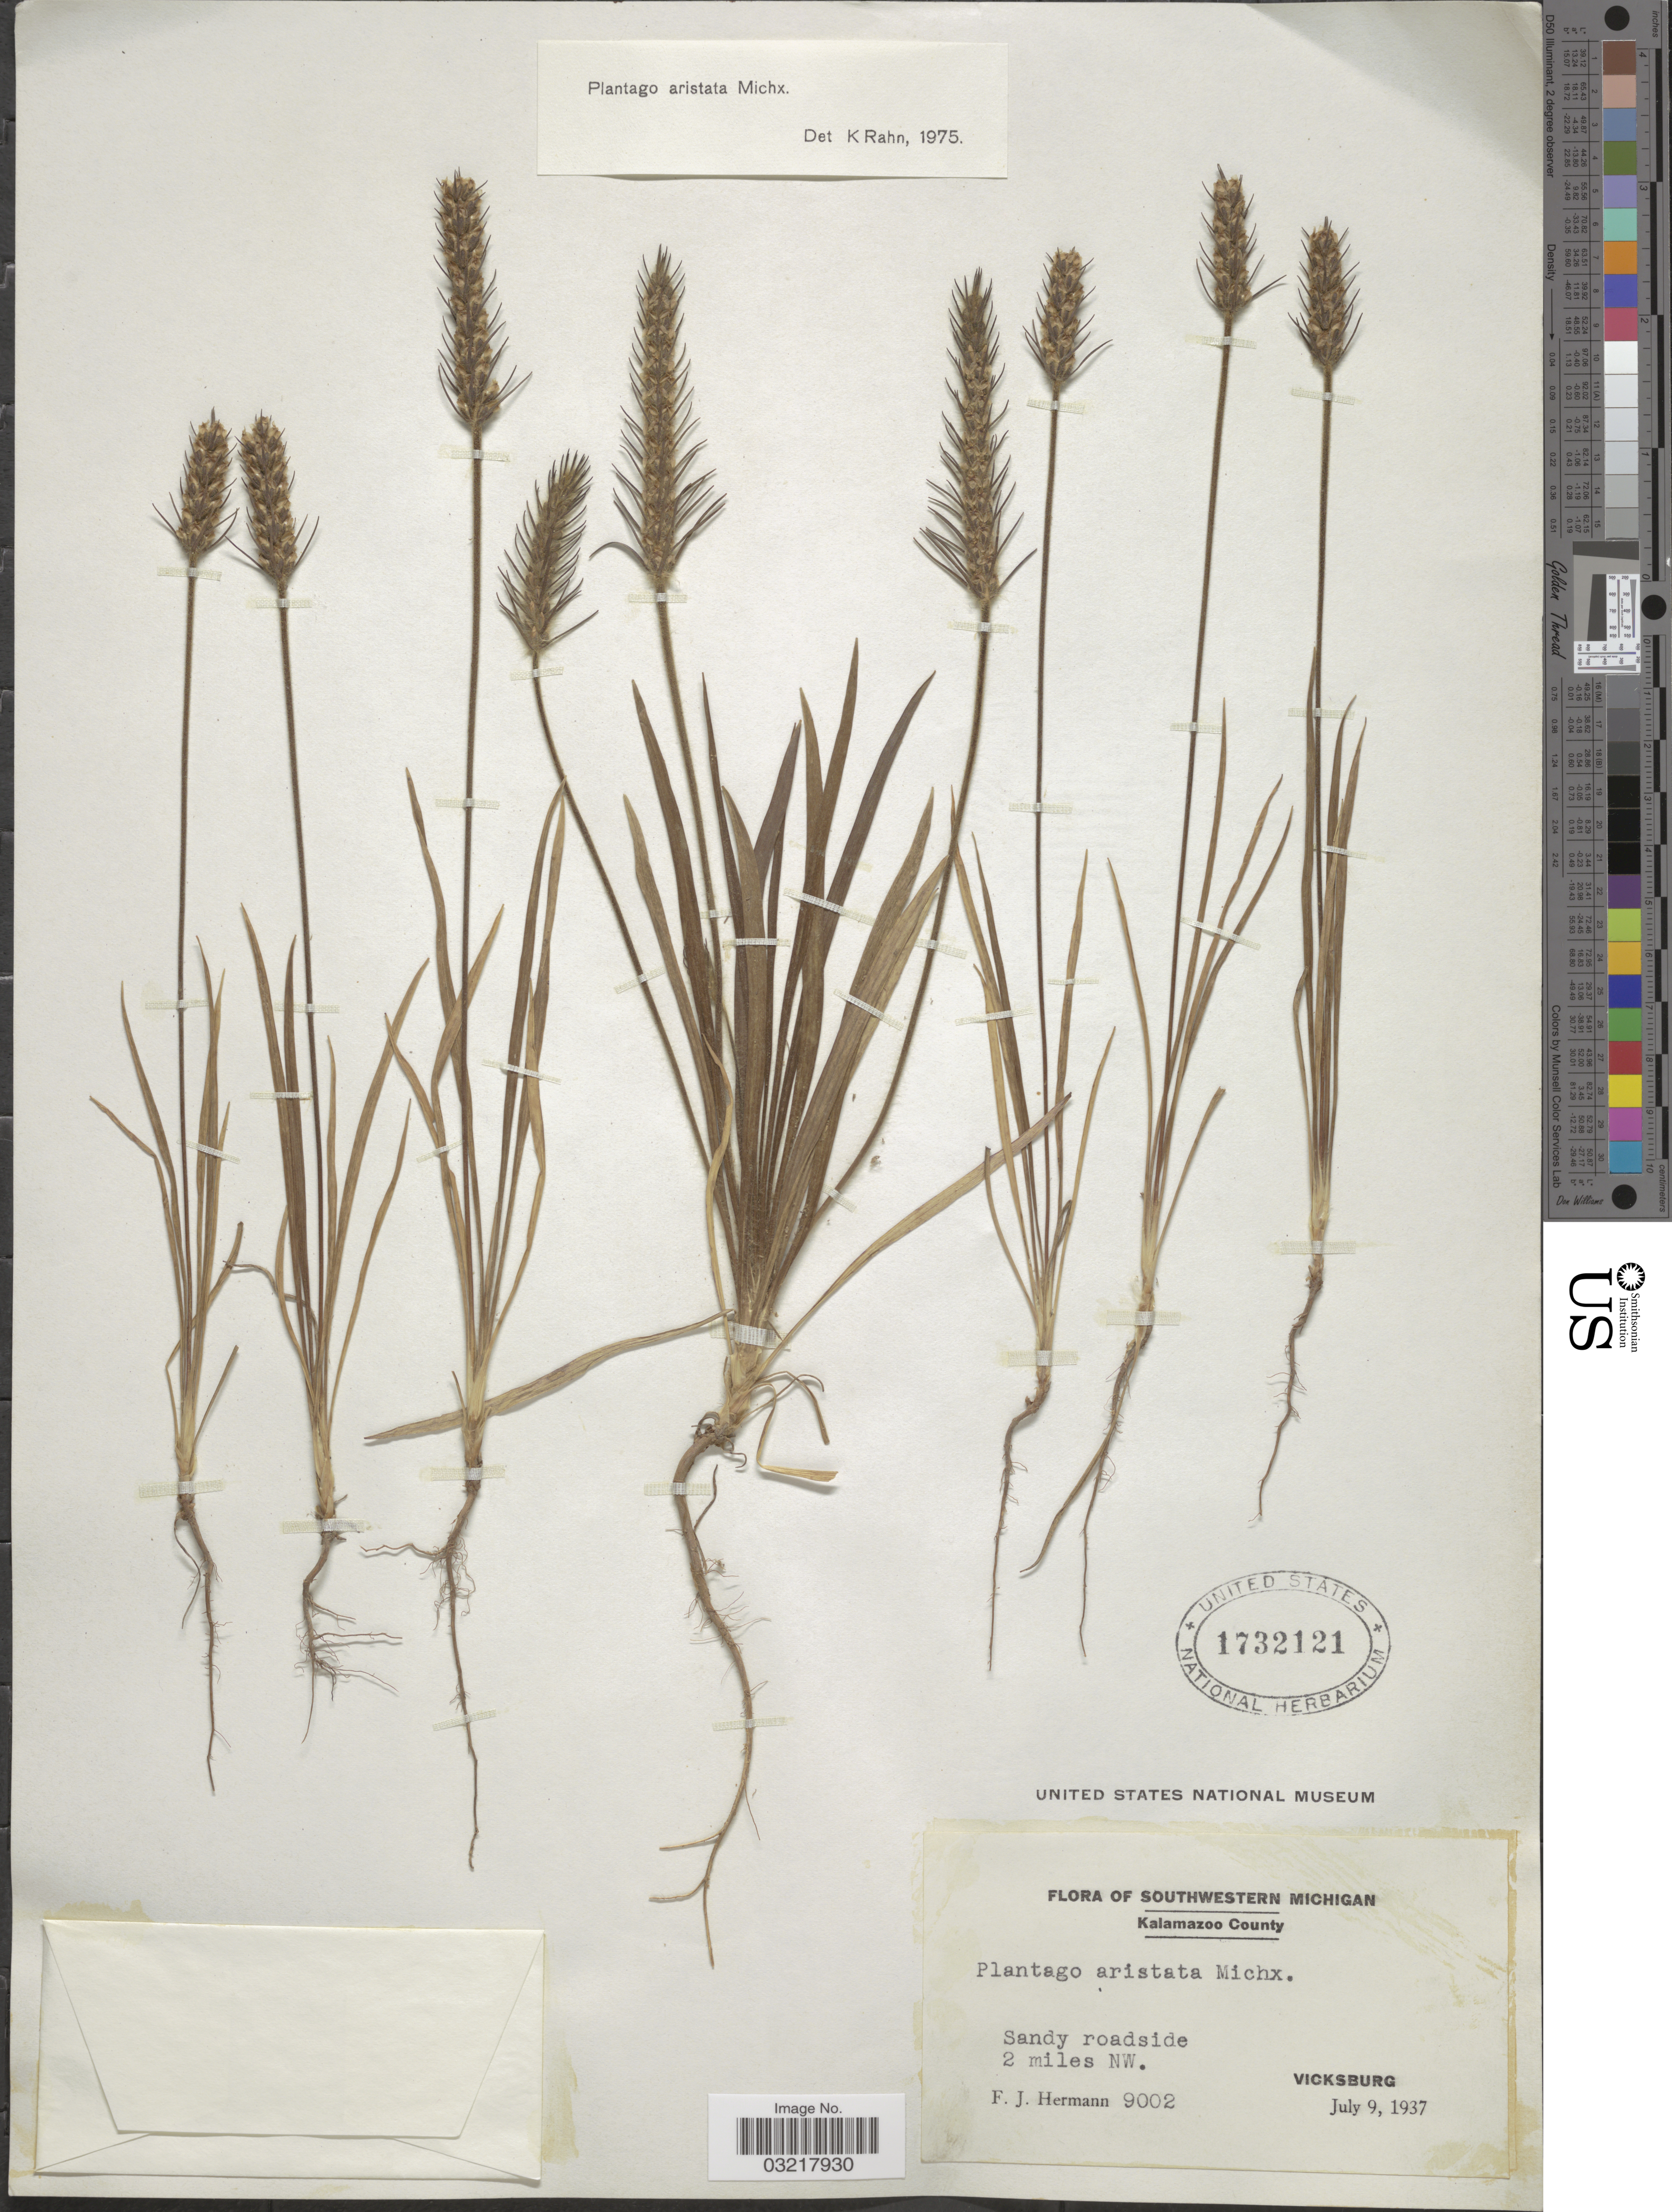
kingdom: Plantae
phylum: Tracheophyta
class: Magnoliopsida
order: Lamiales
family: Plantaginaceae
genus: Plantago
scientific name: Plantago aristata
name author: Michx.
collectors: F. J. Hermann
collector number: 9002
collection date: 1937-07-09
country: United States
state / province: Michigan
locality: Southwestern Michigan. Kalamazoo County. Sandy roadside 2 miles NW. Vicksburg.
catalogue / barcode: US 1732121